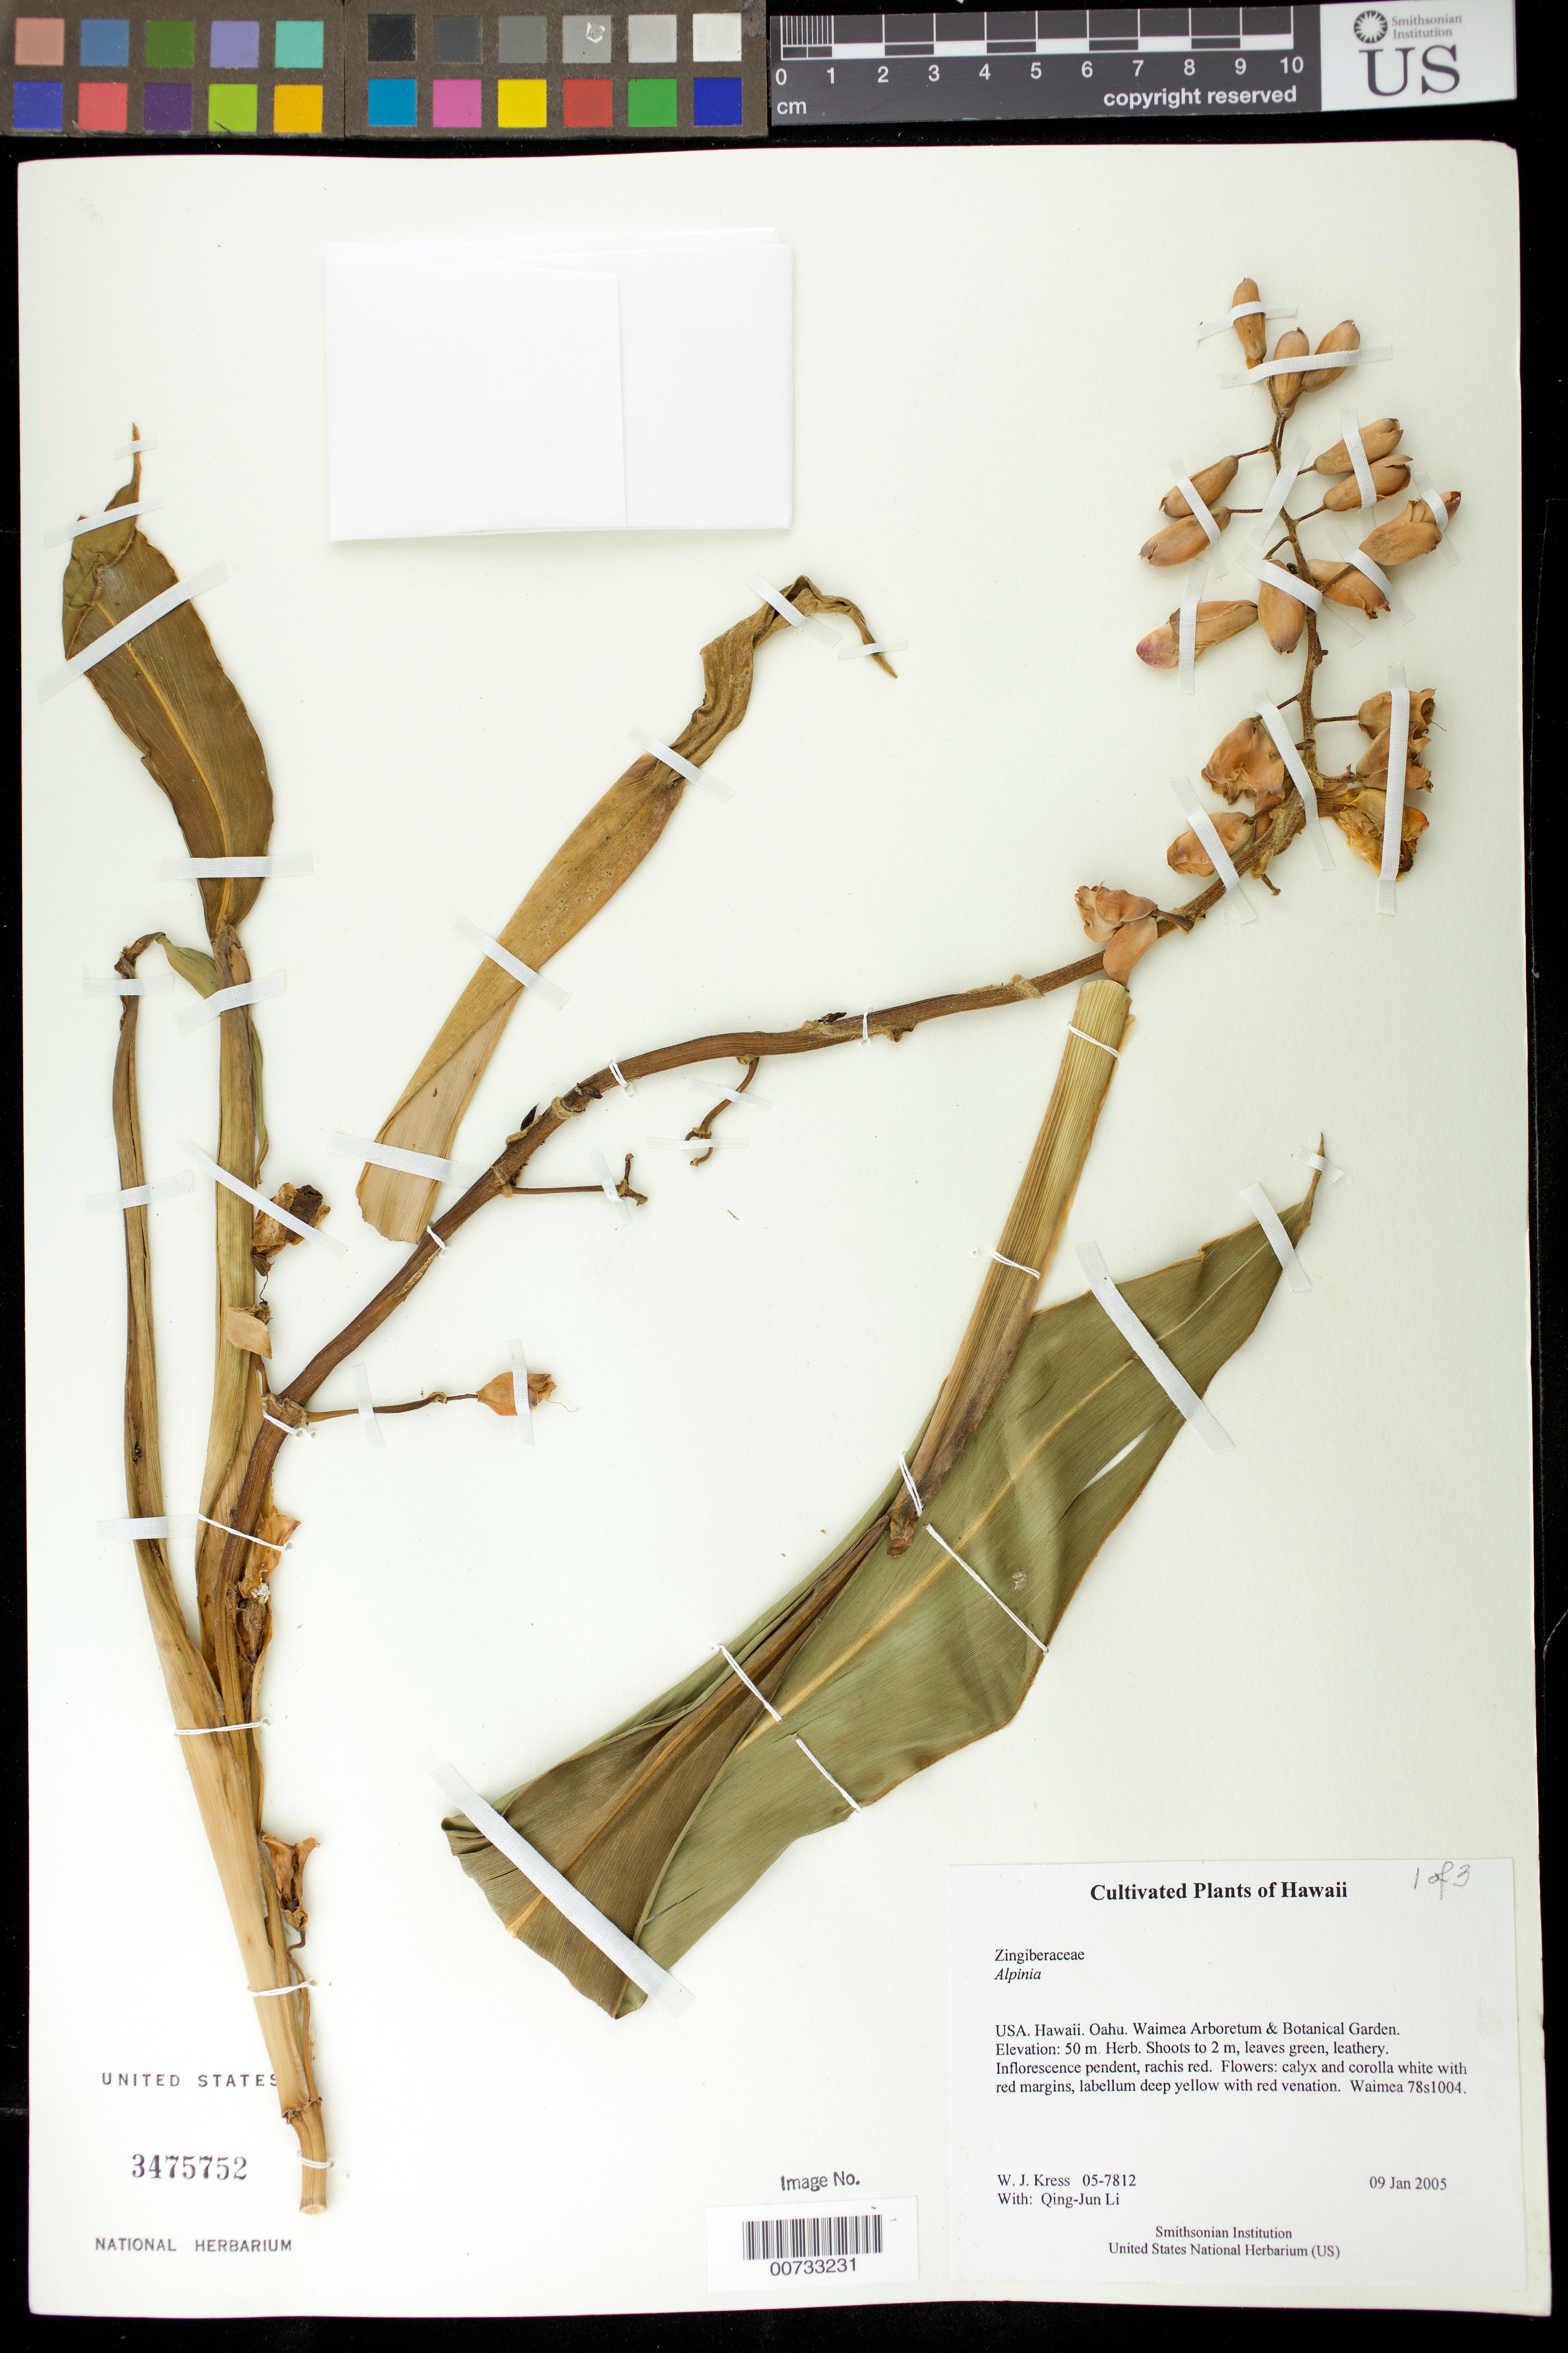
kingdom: Plantae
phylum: Tracheophyta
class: Liliopsida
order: Zingiberales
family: Zingiberaceae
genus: Alpinia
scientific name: Alpinia sp.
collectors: W. J. Kress & Q. J. Li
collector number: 05-7812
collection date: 2005-01-09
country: United States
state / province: Hawaii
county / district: Kauai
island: Oahu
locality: Waimea Arboretum and Botanical Garden, Haleiwa.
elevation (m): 50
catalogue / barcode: US 3475752